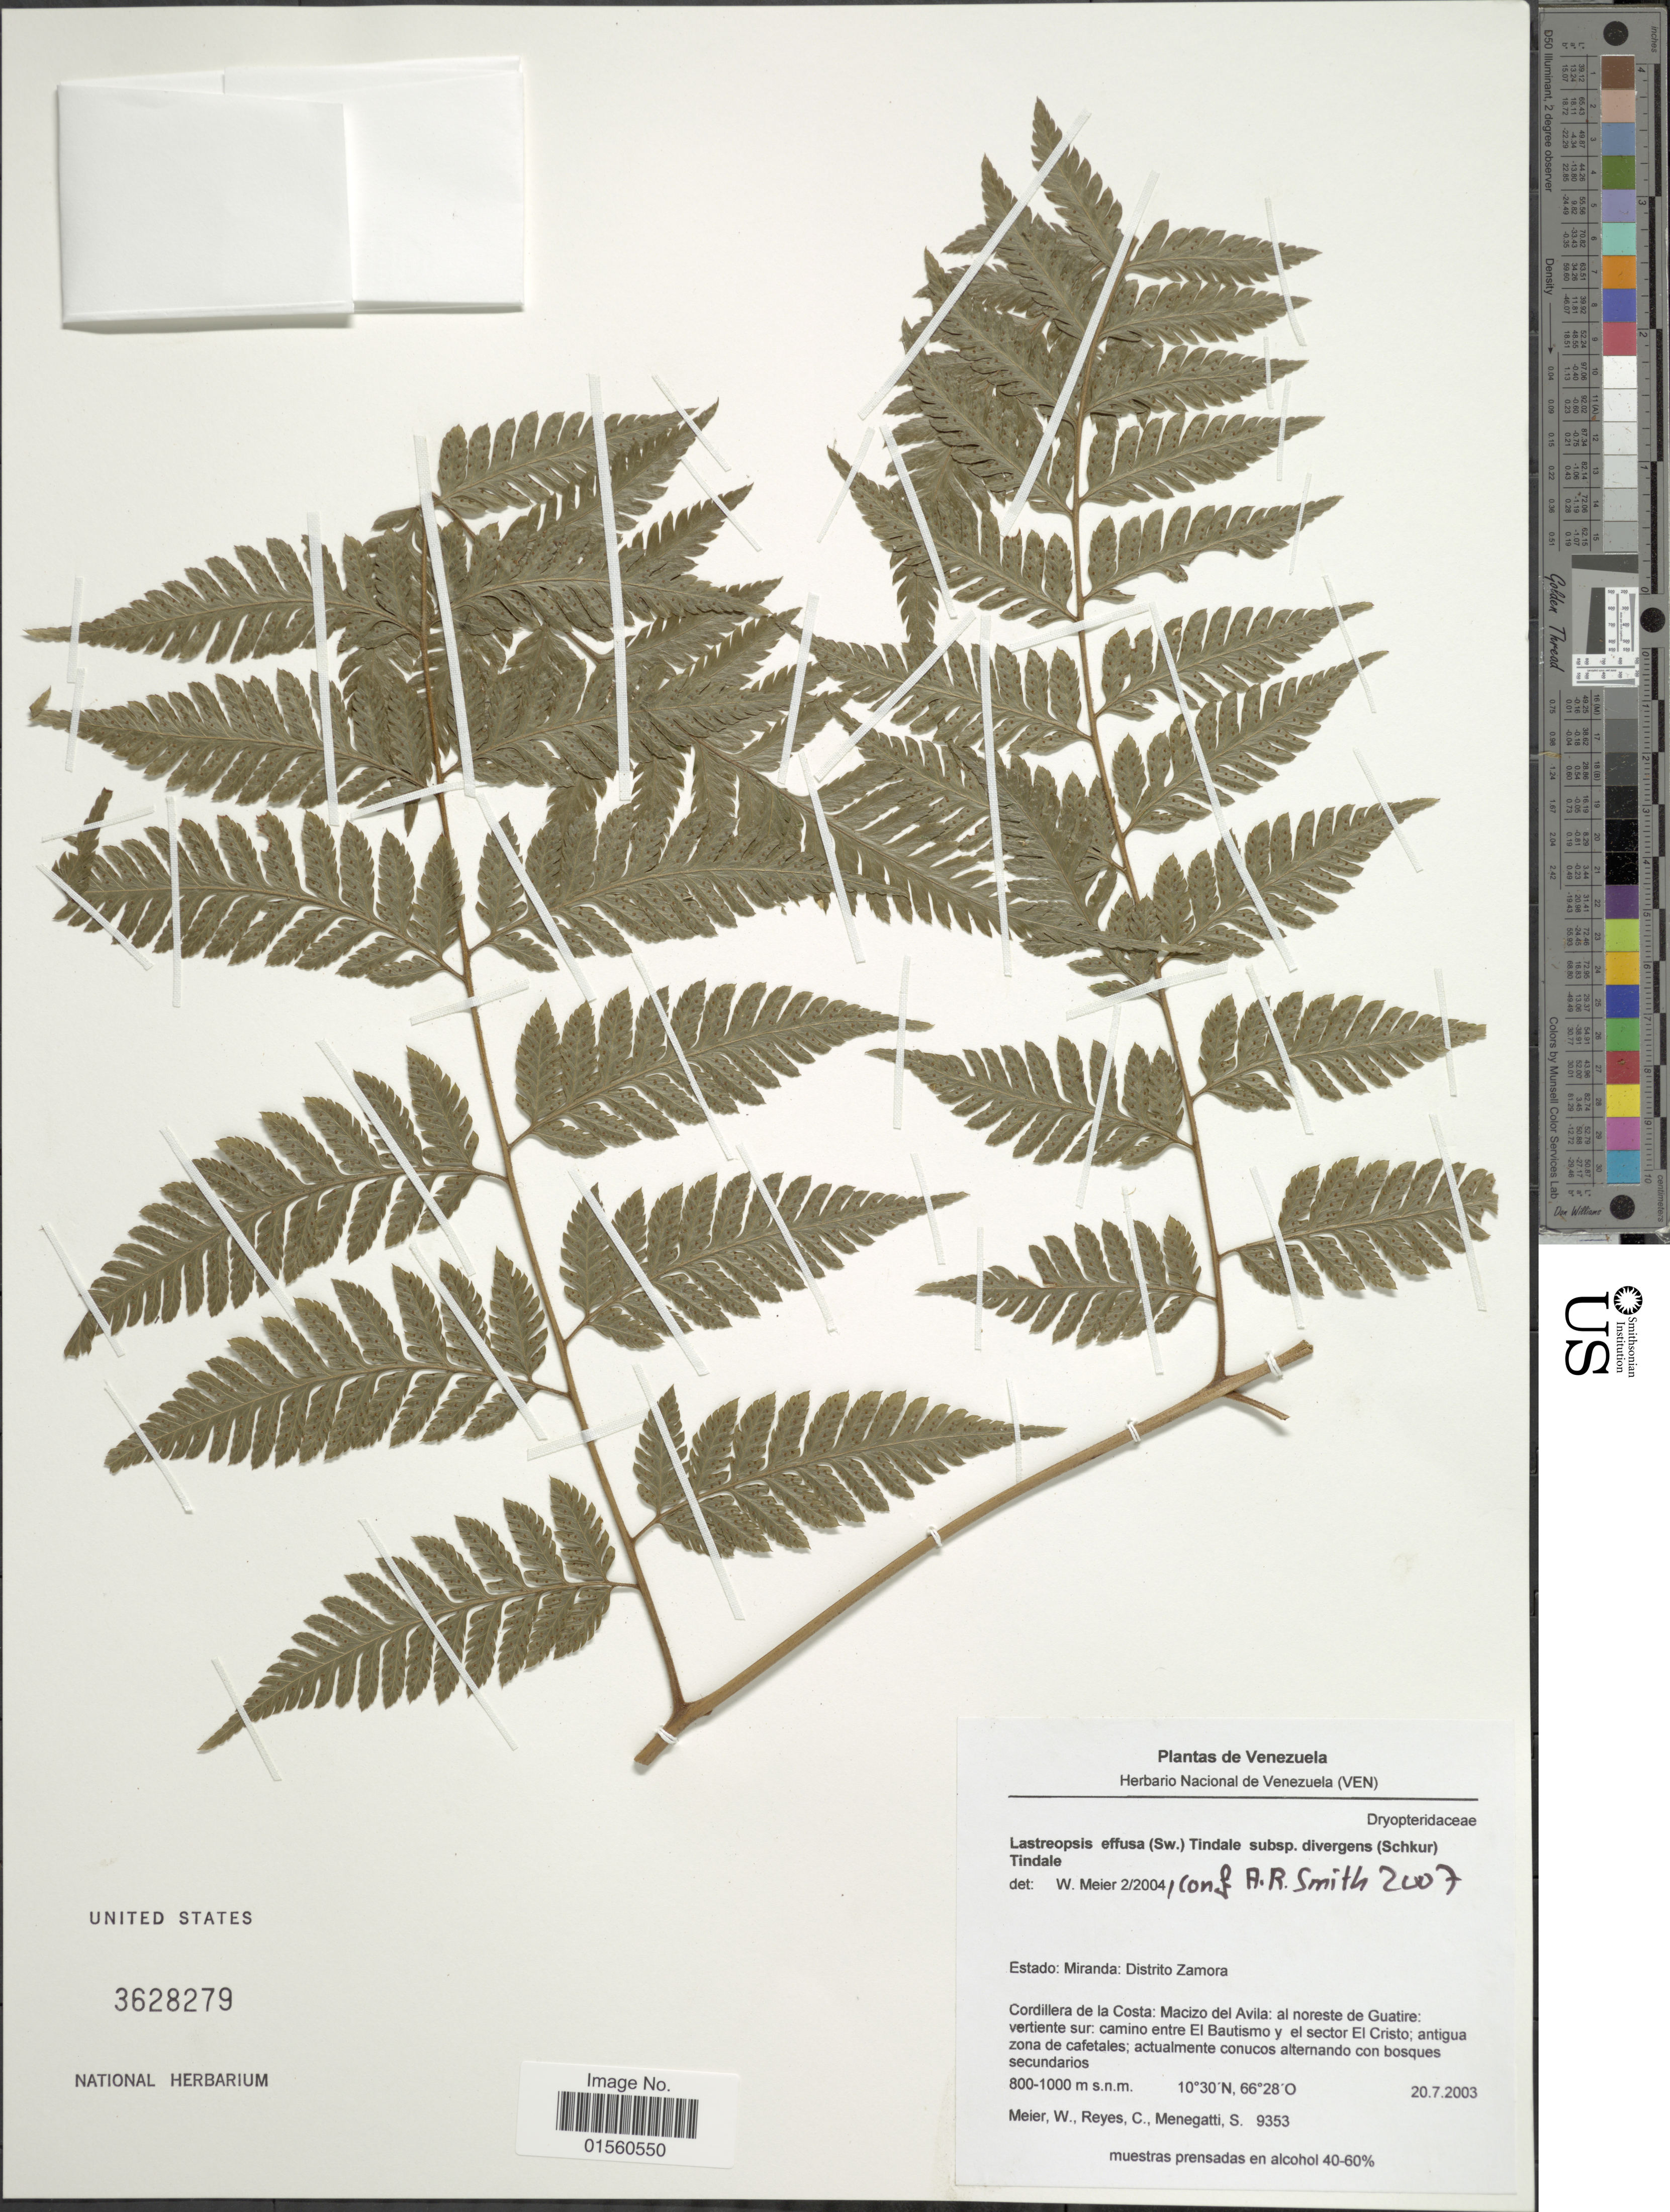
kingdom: Plantae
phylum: Tracheophyta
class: Polypodiopsida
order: Polypodiales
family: Dryopteridaceae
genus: Parapolystichum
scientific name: Parapolystichum effusum var. effusum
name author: (Sw.) Ching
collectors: W. Meier, C. Reyes & S. Menegatti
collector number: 9353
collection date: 2003-07-20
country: Venezuela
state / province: Miranda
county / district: Zamora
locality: Cordillera de la Costa: Macizo del Avila: al norte de Guatire: vertiente sur: camino entre El Bautismo y el sector El Cristo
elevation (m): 800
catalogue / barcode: US 3628279